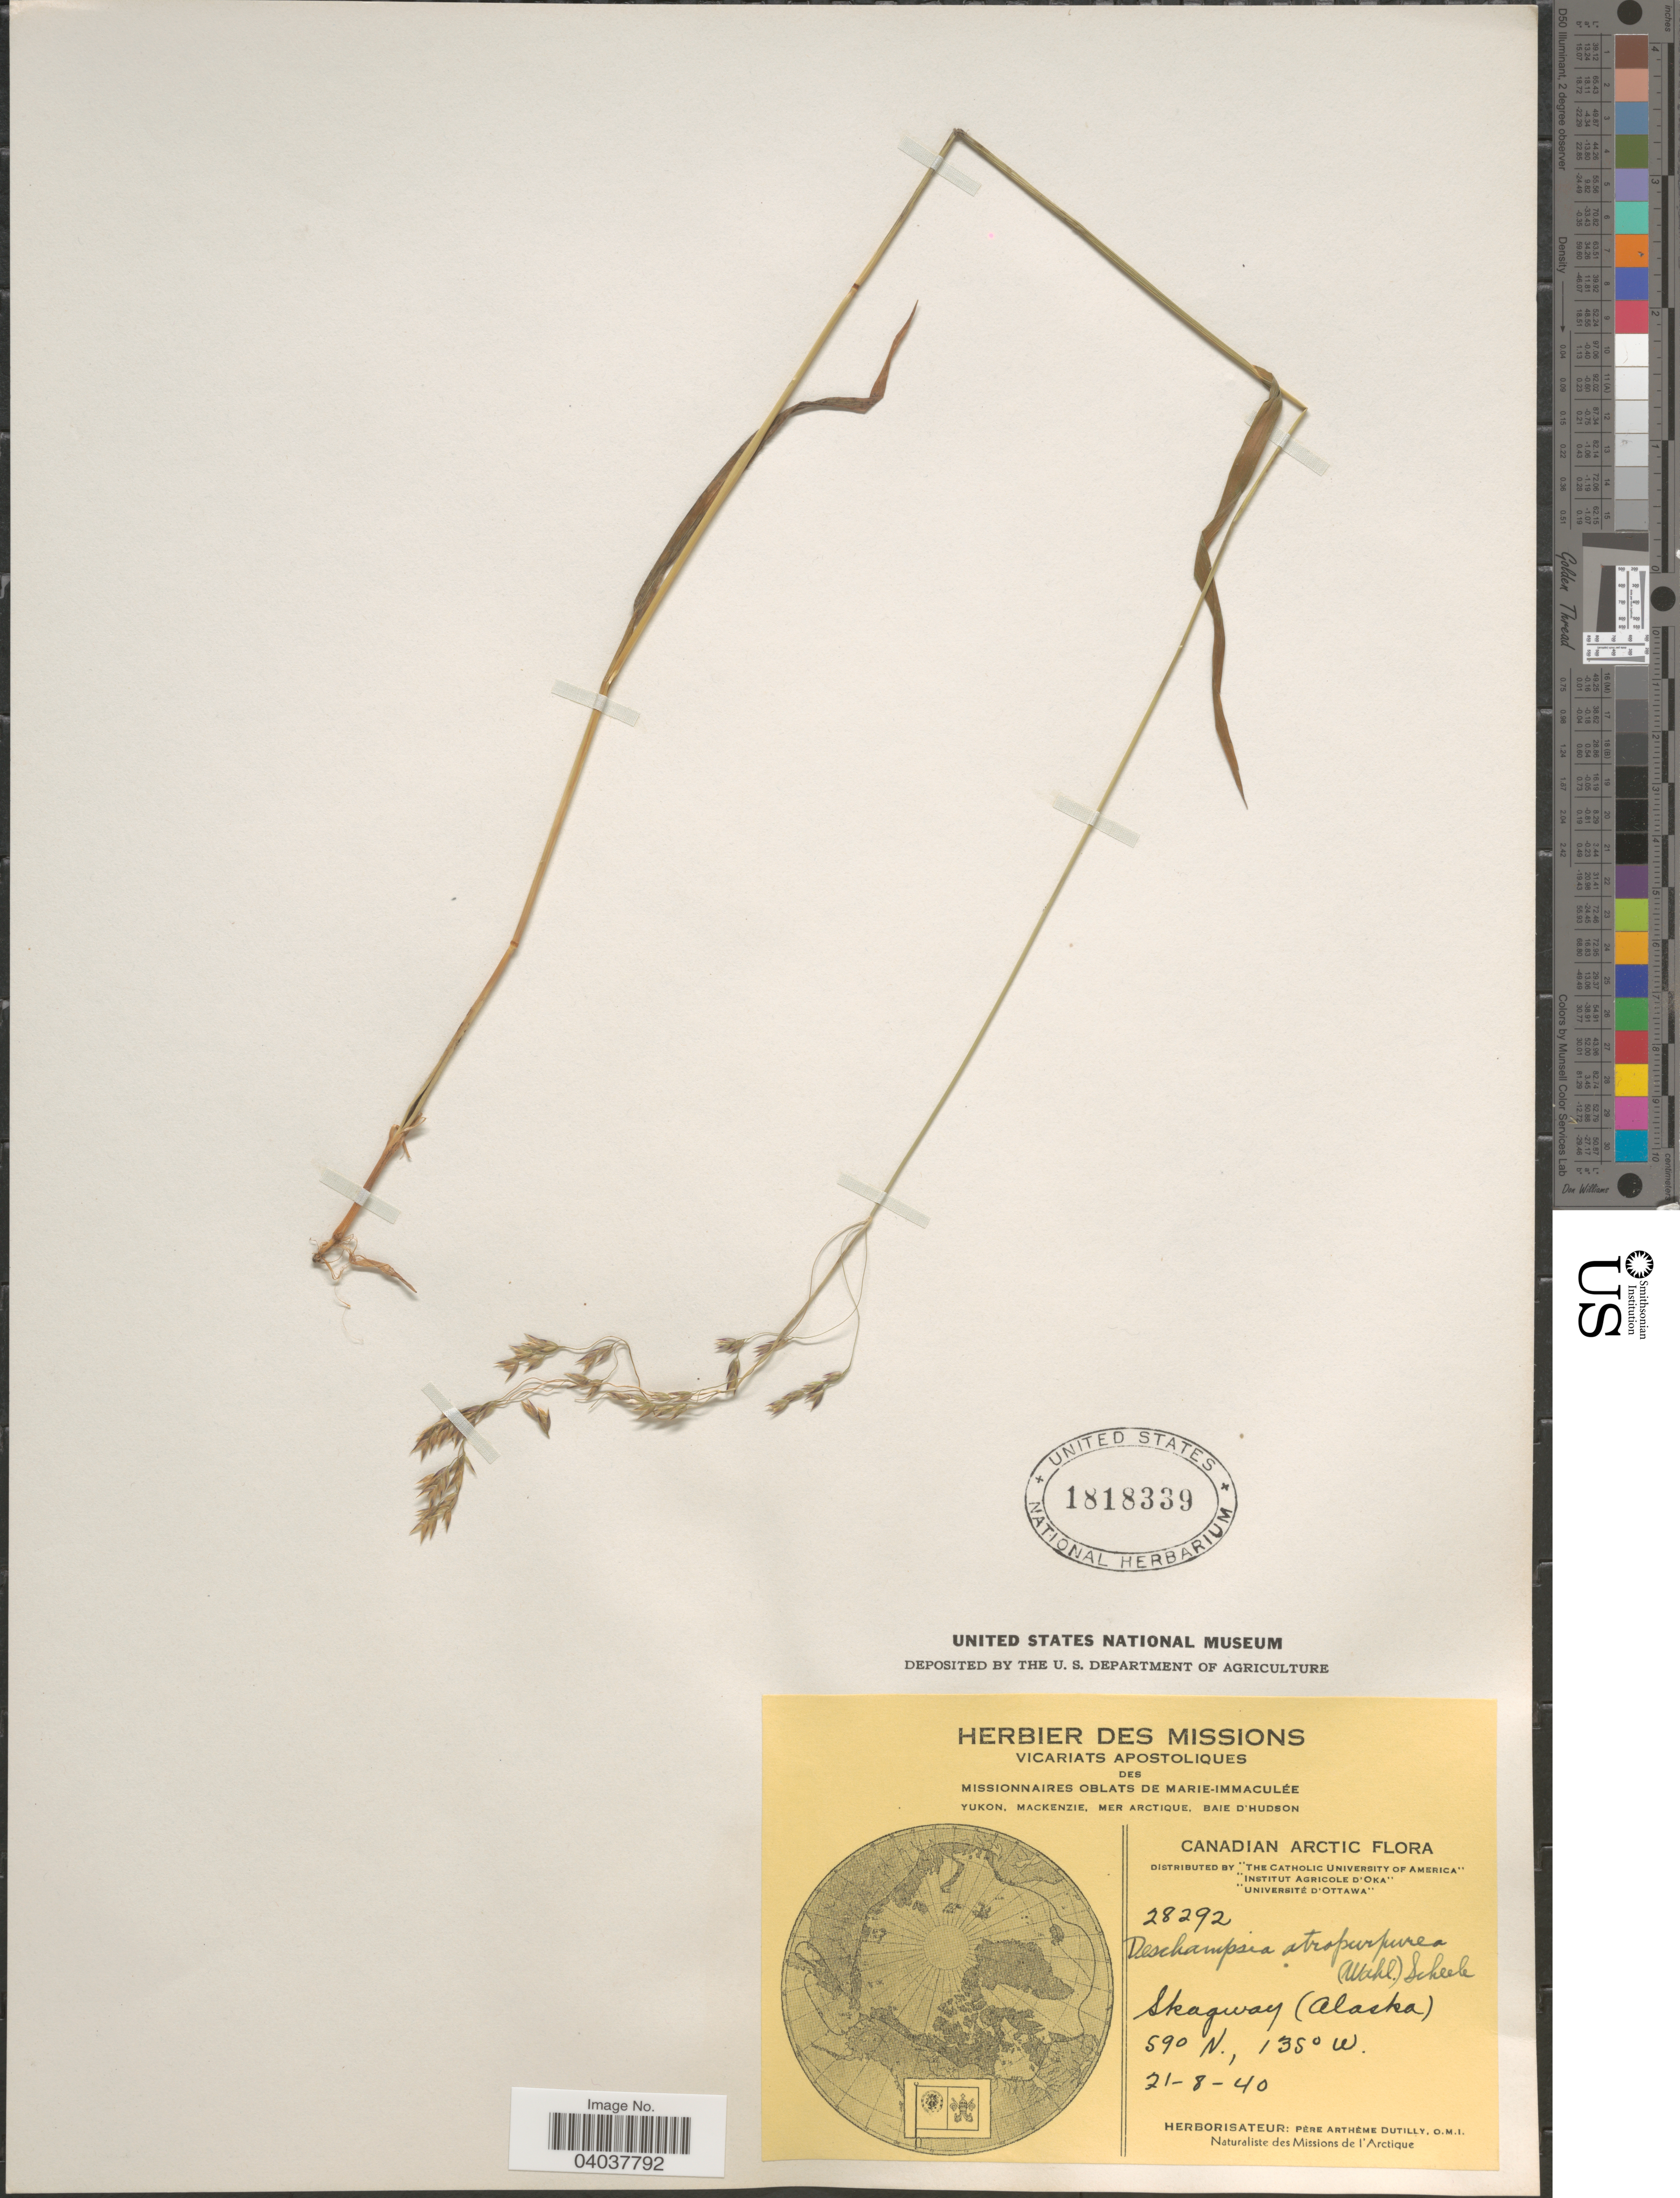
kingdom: Plantae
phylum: Tracheophyta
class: Liliopsida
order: Poales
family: Poaceae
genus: Vahlodea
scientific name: Vahlodea atropurpurea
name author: (Wahlenb.) Fr. ex Hartm.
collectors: ex Herb. Pêre Arthême Dutilly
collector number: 28292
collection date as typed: Transcribed d/m/y: 21/8/40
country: United States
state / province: Alaska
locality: Canadian Arctic. [unsure placement] Skagway.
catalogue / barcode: US 1818339